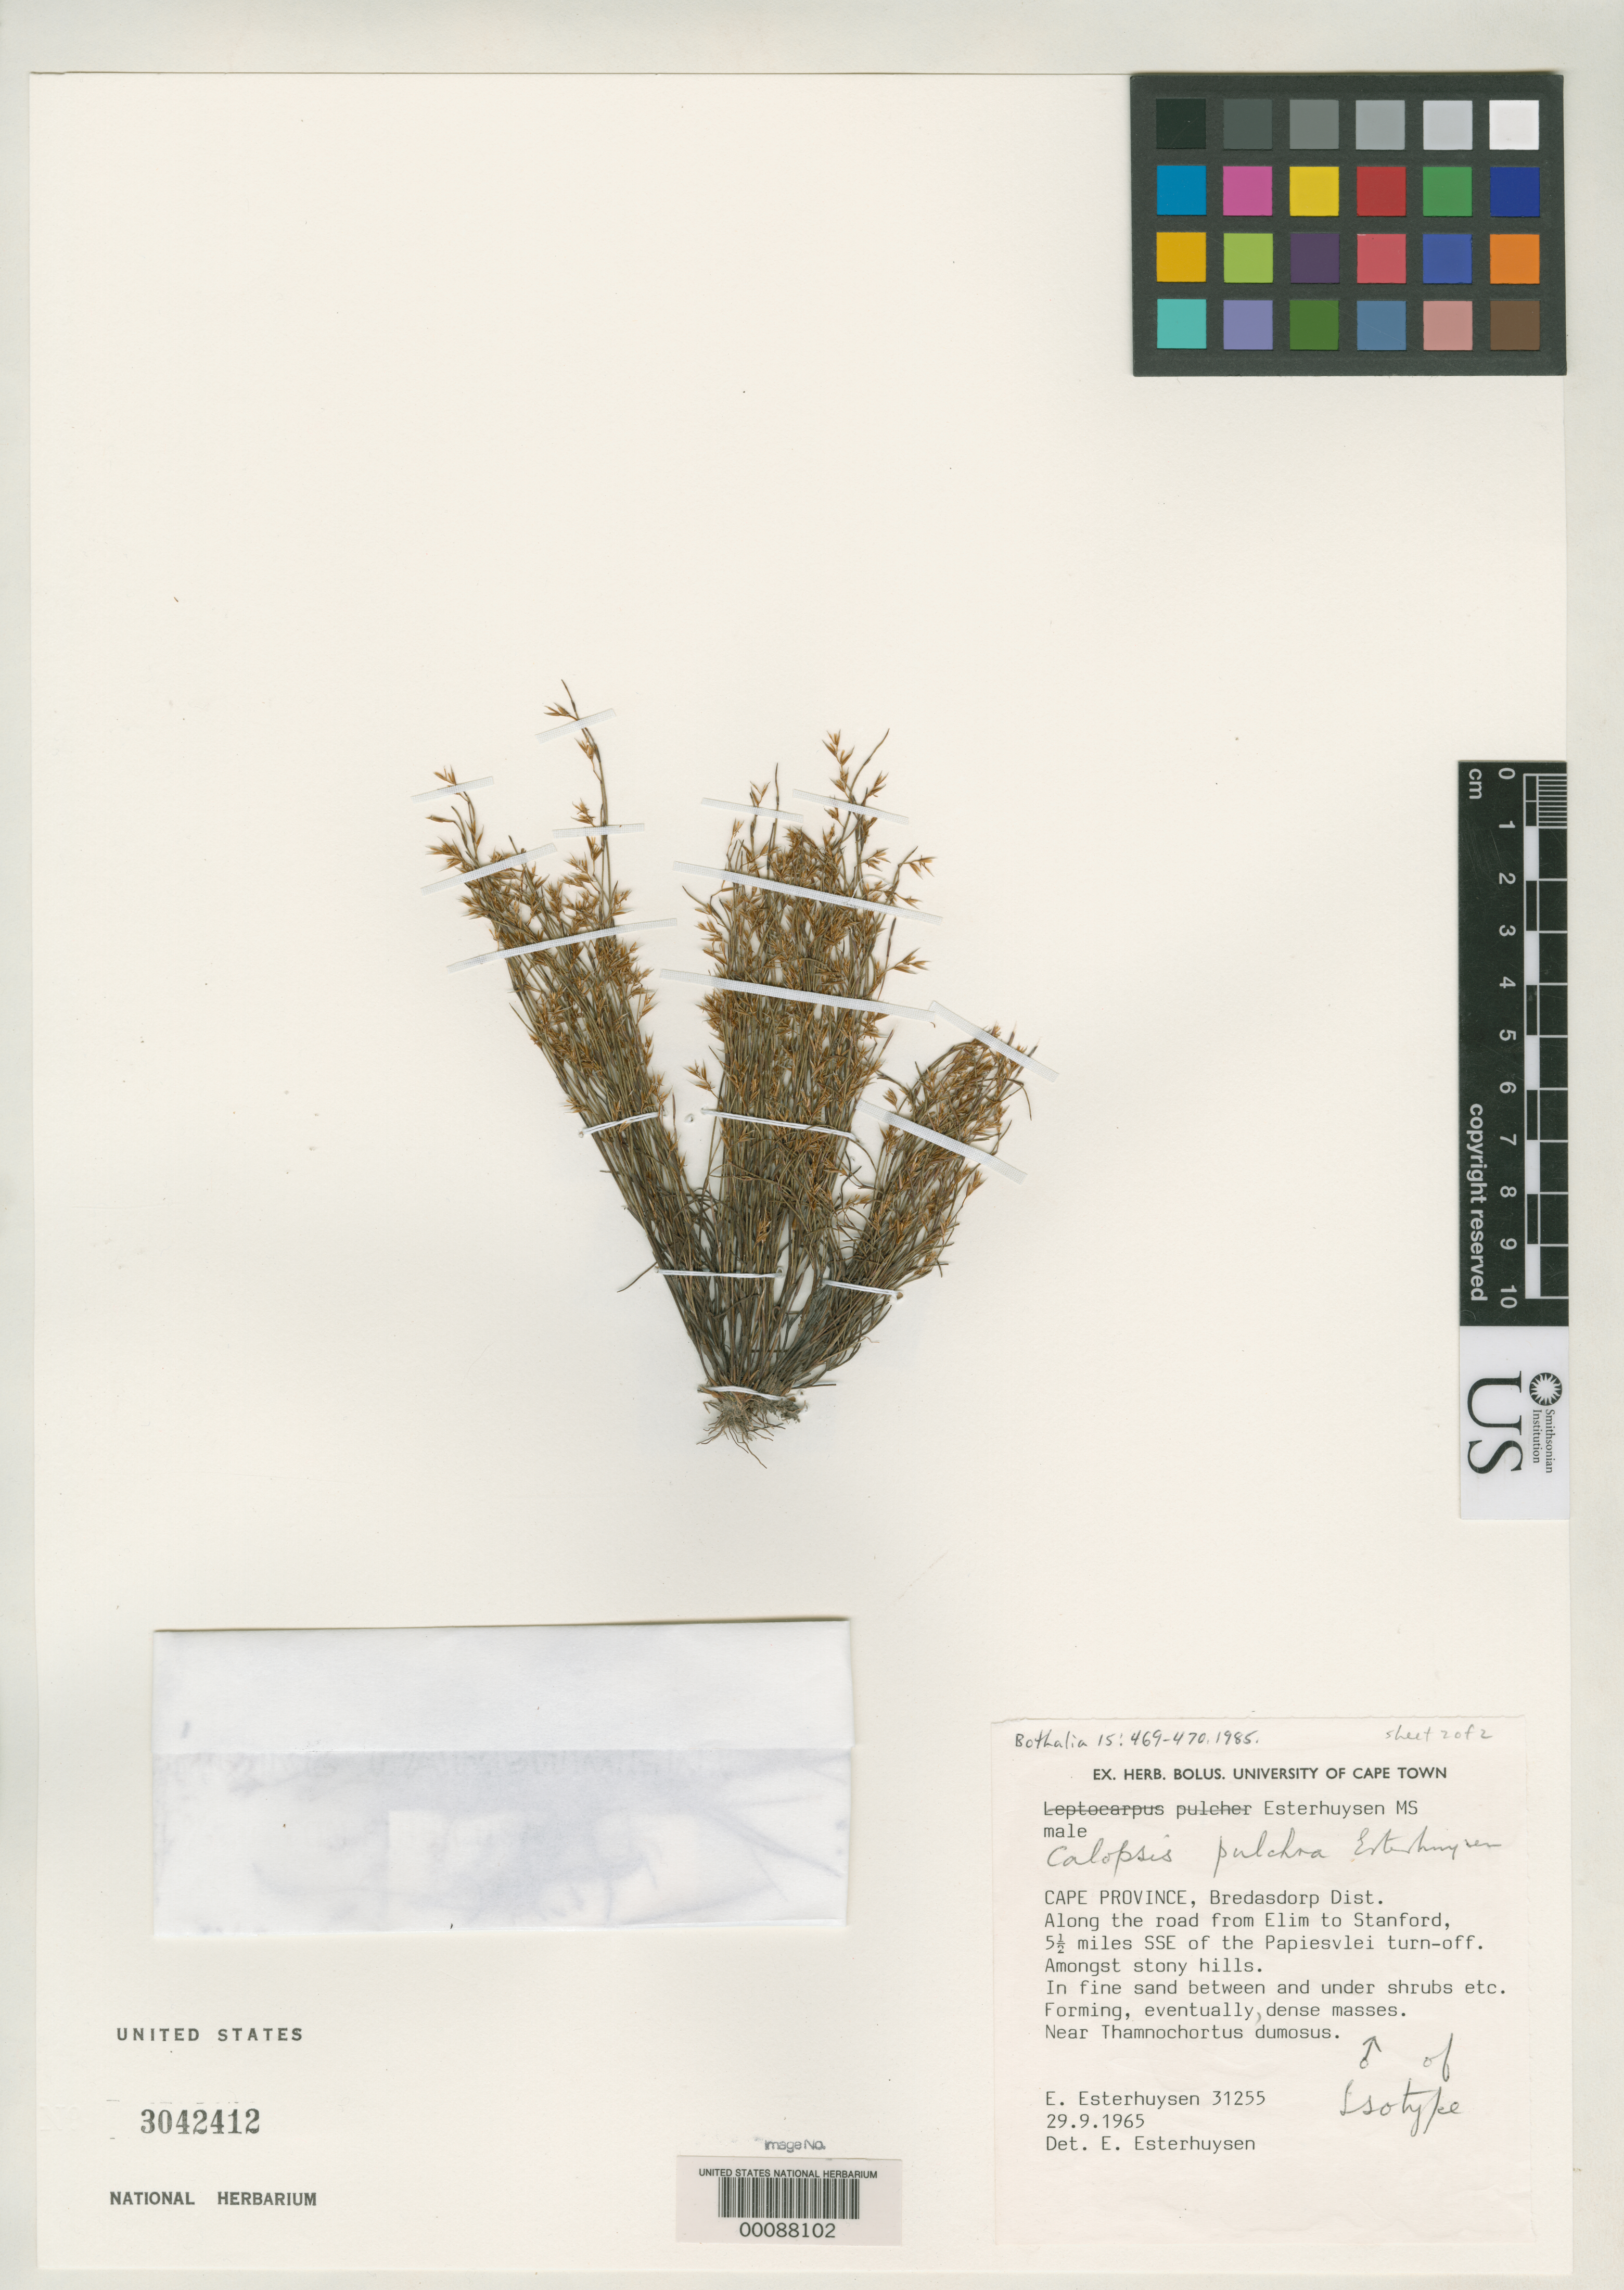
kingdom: Plantae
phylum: Tracheophyta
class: Liliopsida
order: Poales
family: Restionaceae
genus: Calopsis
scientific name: Calopsis pulchra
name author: Esterh.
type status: Isotype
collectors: E. E. Esterhuysen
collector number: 31255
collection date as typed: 29 Sep 1965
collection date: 1965-09-29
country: South Africa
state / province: Western Cape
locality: Along road from Elim-Stanford, 5.5 mi SSE of Papiesvlei turn-off.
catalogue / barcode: US 3042412